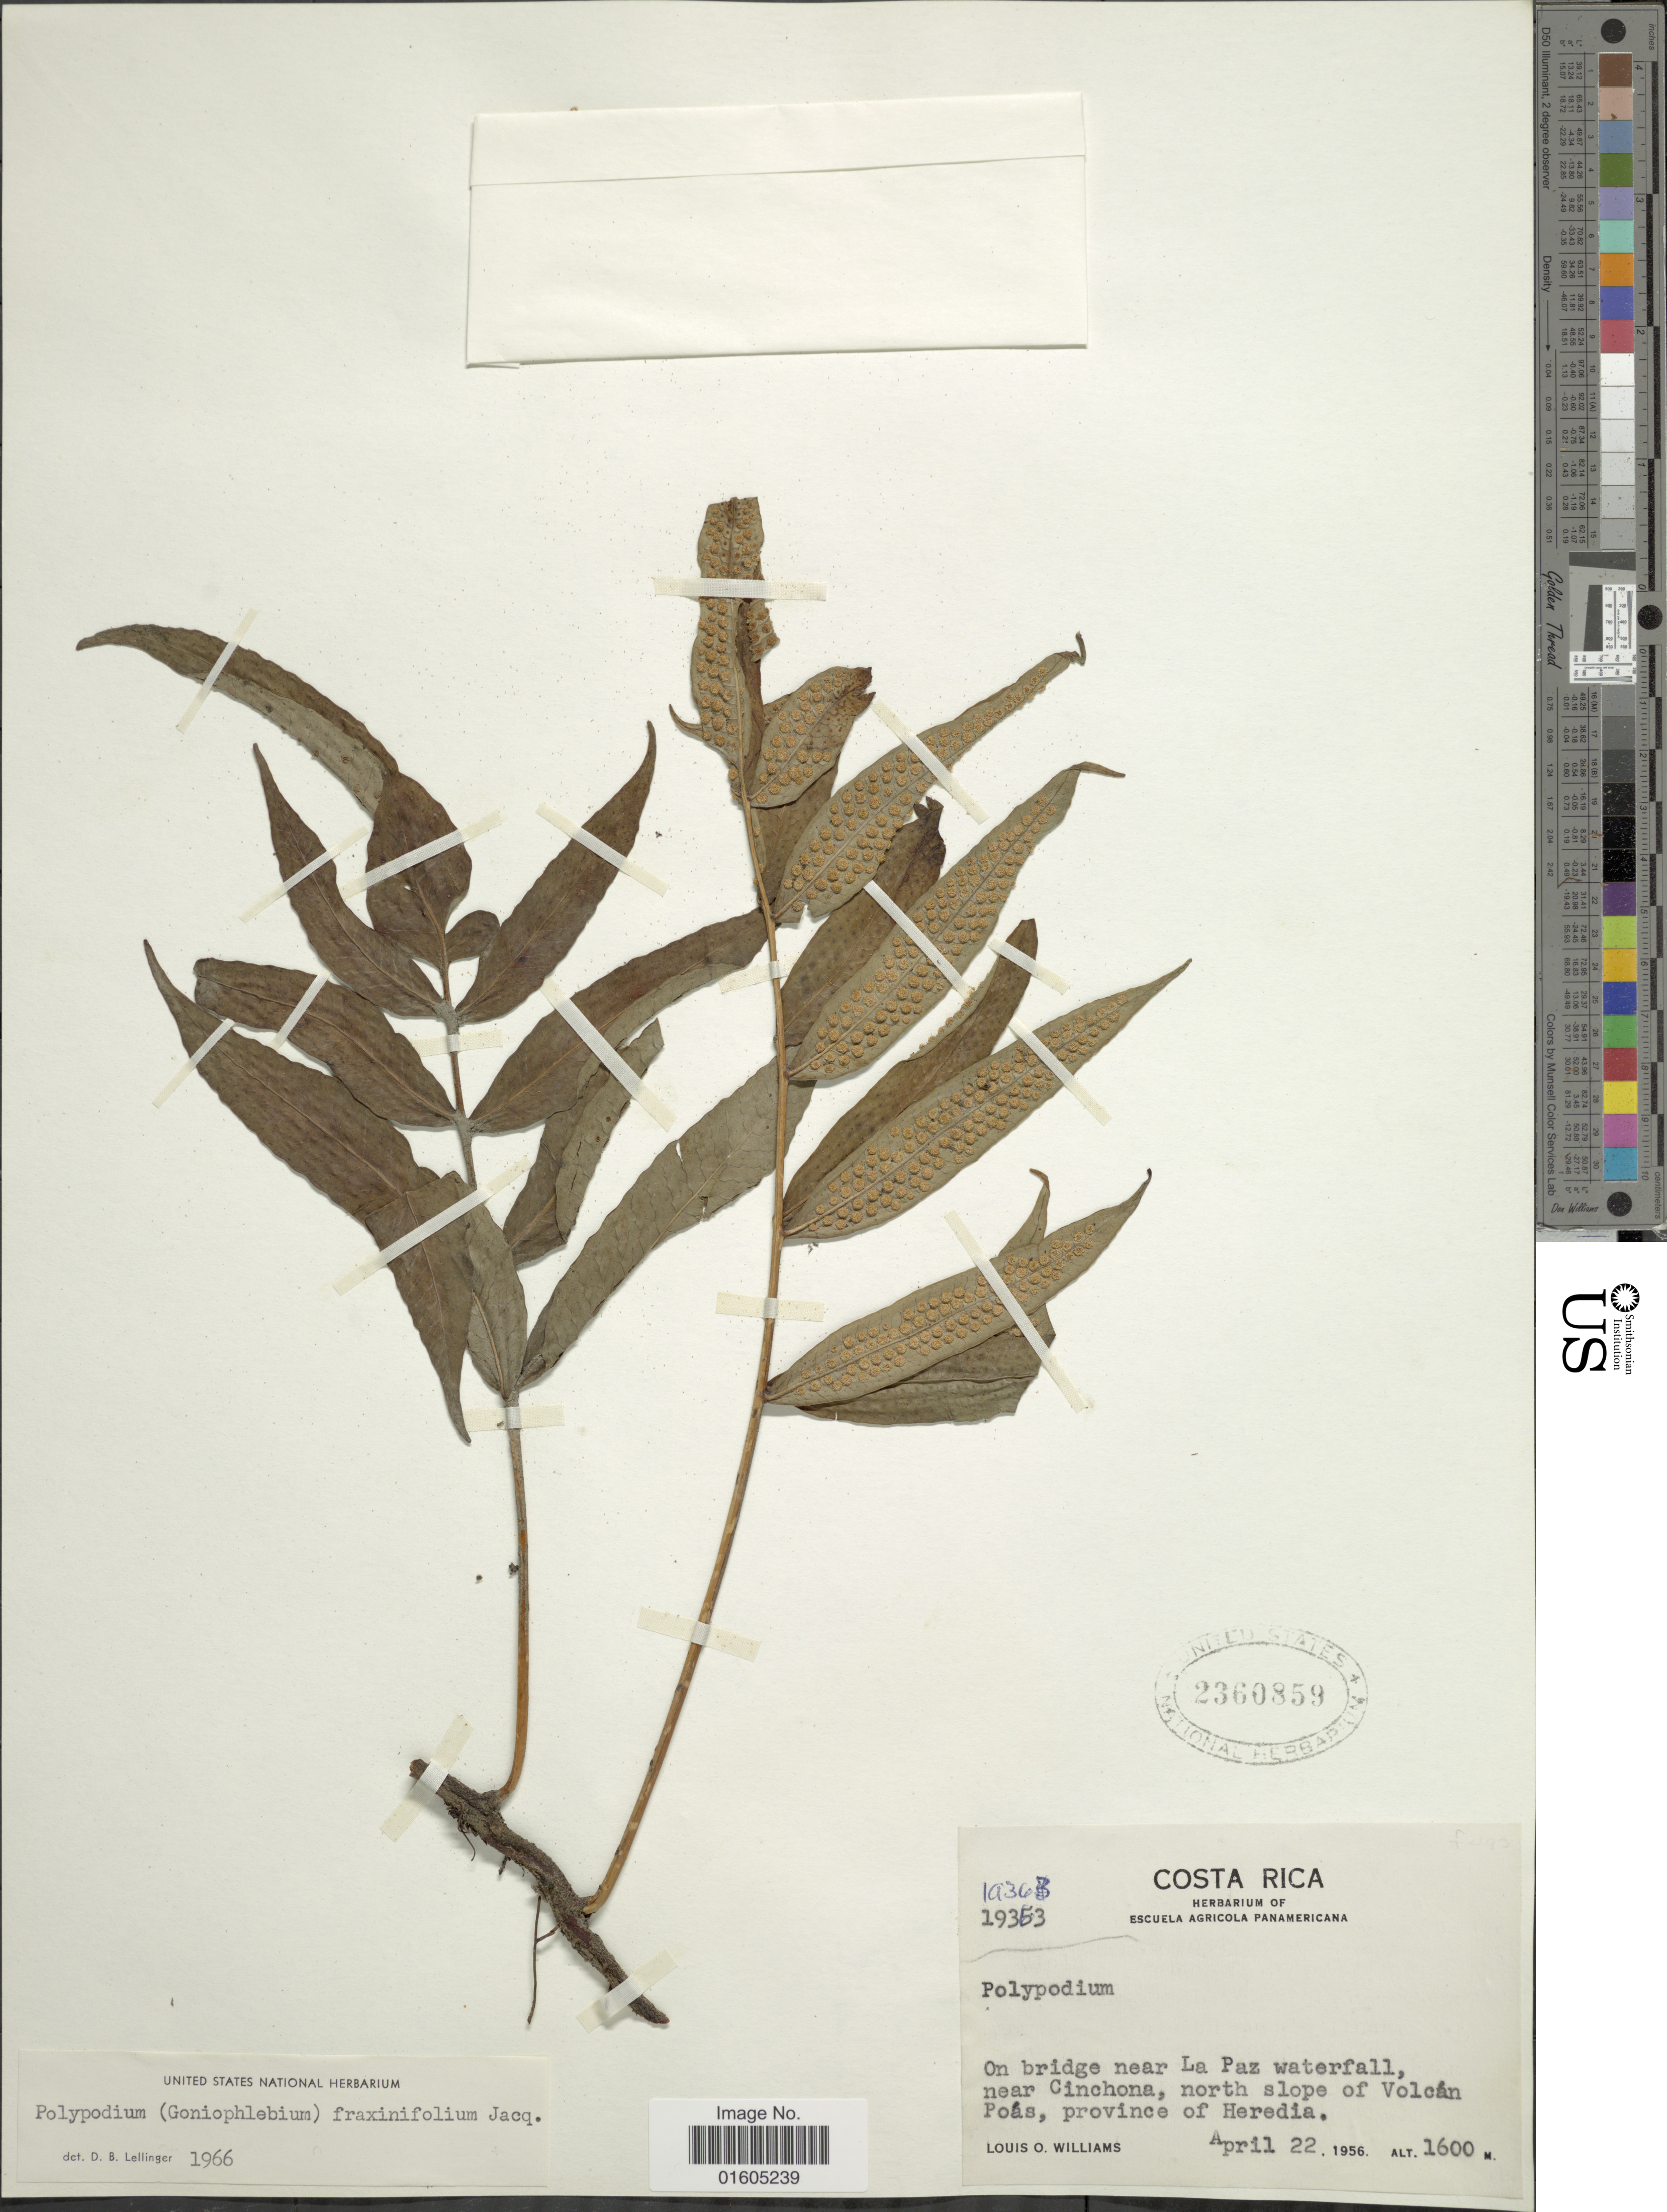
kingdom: Plantae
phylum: Tracheophyta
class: Polypodiopsida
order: Polypodiales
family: Polypodiaceae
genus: Serpocaulon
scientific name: Serpocaulon fraxinifolium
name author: (Jacq.) A.R. Sm.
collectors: L. O. Williams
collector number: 19363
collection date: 1956-04-22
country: Costa Rica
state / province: Heredia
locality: Costa Rica. On bridge near La Paz waterfall, near Cinchona, north slope of Volcan Poas, province of Heredia.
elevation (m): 1600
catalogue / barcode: US 2360859